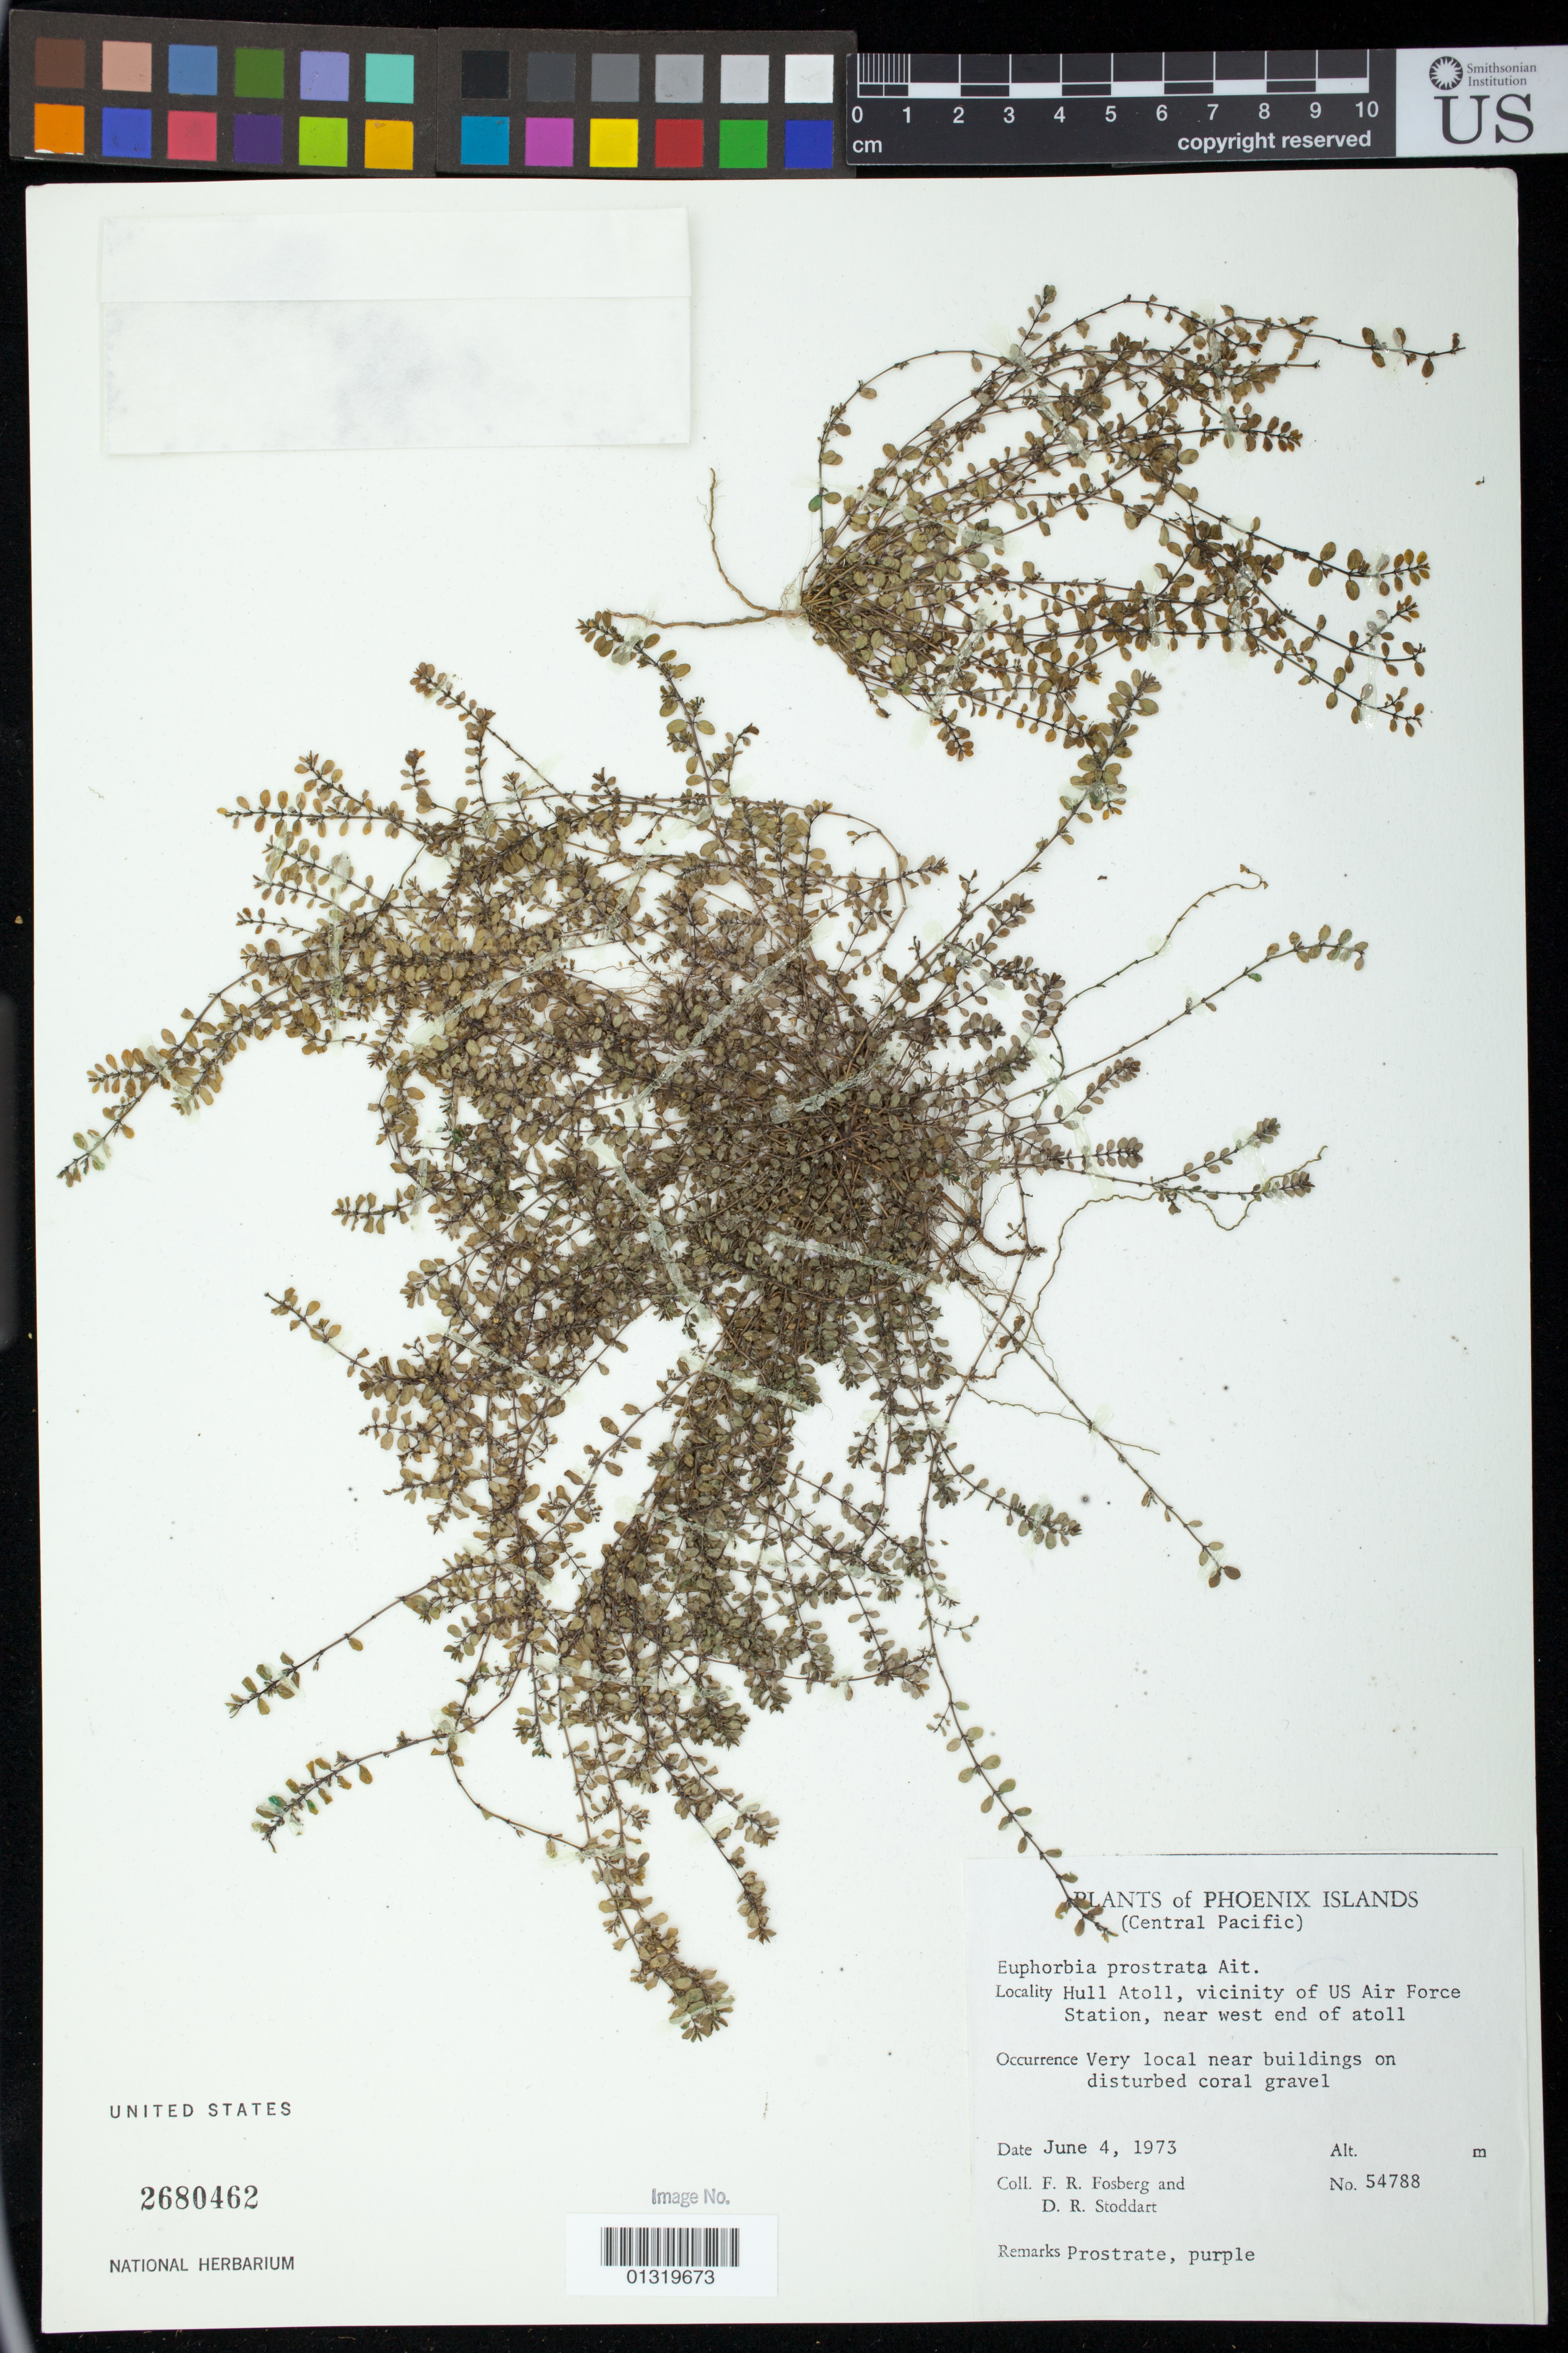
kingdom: Plantae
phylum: Tracheophyta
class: Magnoliopsida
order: Malpighiales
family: Euphorbiaceae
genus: Euphorbia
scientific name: Euphorbia prostrata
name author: Aiton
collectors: F. R. Fosberg & D. R. Stoddart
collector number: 54788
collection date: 1973-06-04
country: Kiribati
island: Orona [Hull] Atoll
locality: Hull Atoll [Orona Island], vicinity of US Air Force Station, near west end of atoll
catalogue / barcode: US 2680462